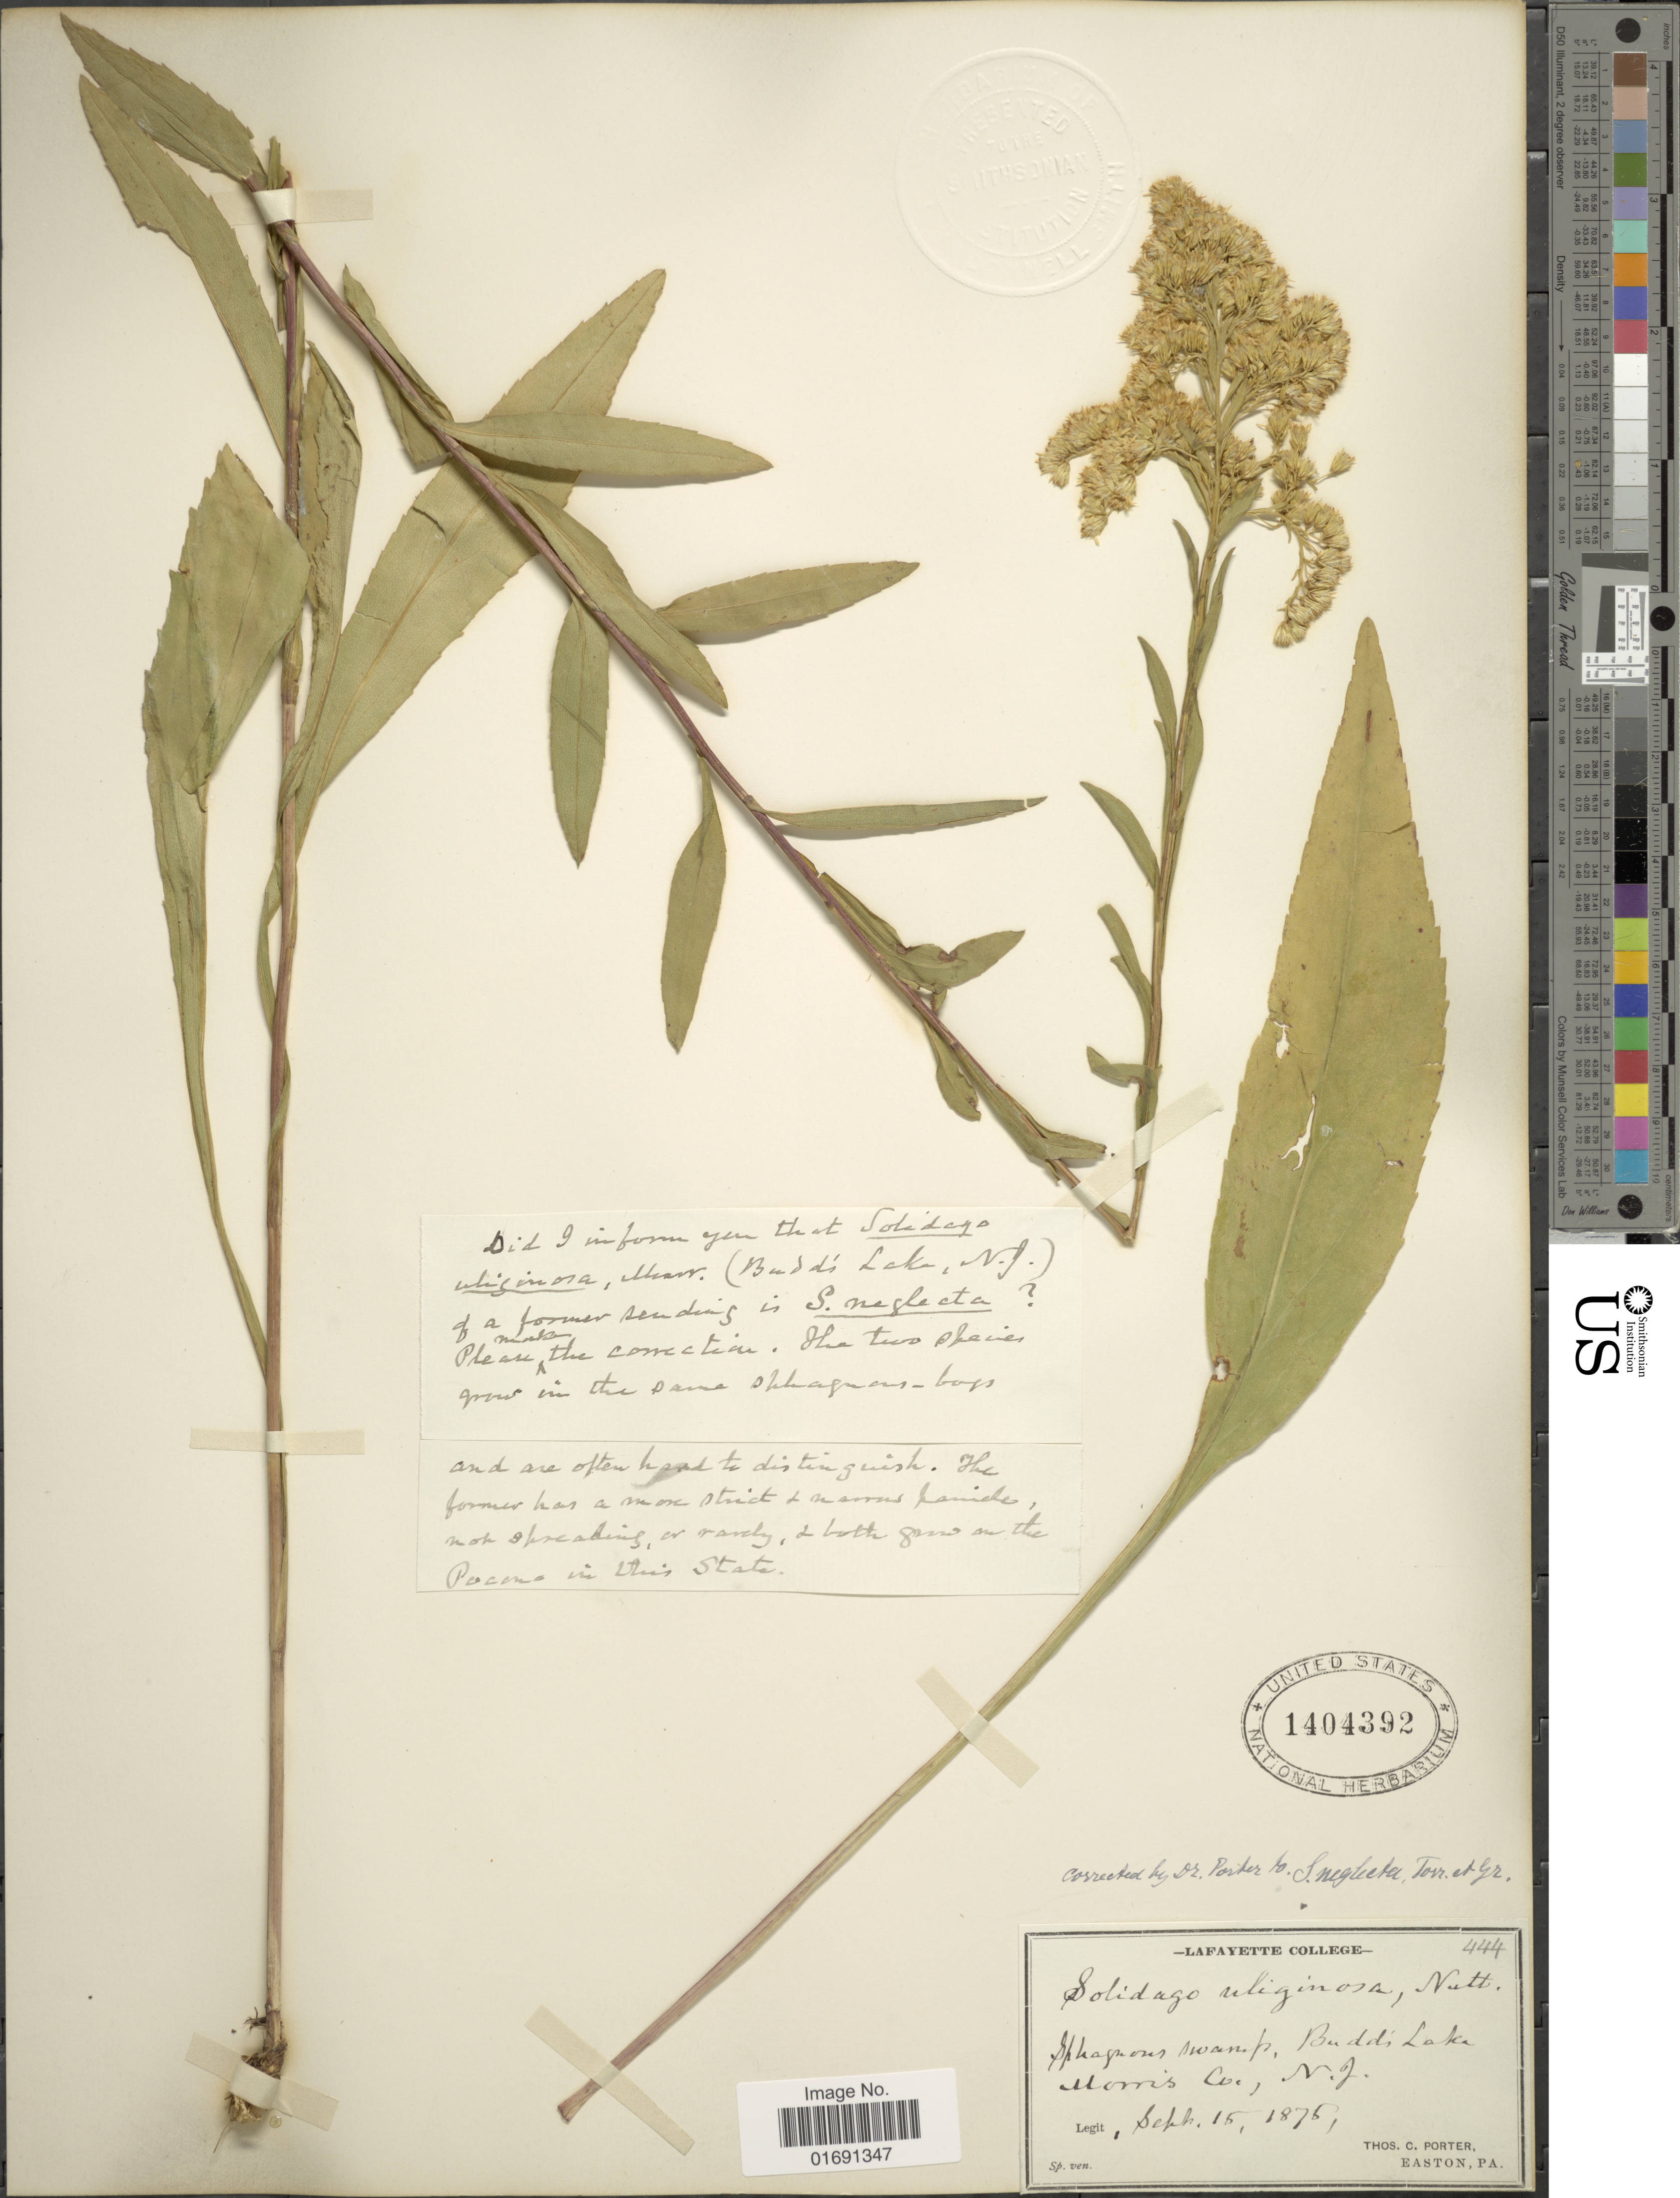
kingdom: Plantae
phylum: Tracheophyta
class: Magnoliopsida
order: Asterales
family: Asteraceae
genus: Solidago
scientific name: Solidago uniligulata var. neglecta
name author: Fernald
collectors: T. C. Porter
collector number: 444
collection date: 1875-09-15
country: United States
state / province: New Jersey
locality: Sphagnons Swamp, Buddi Lake, Morris Co.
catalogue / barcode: US 1404392